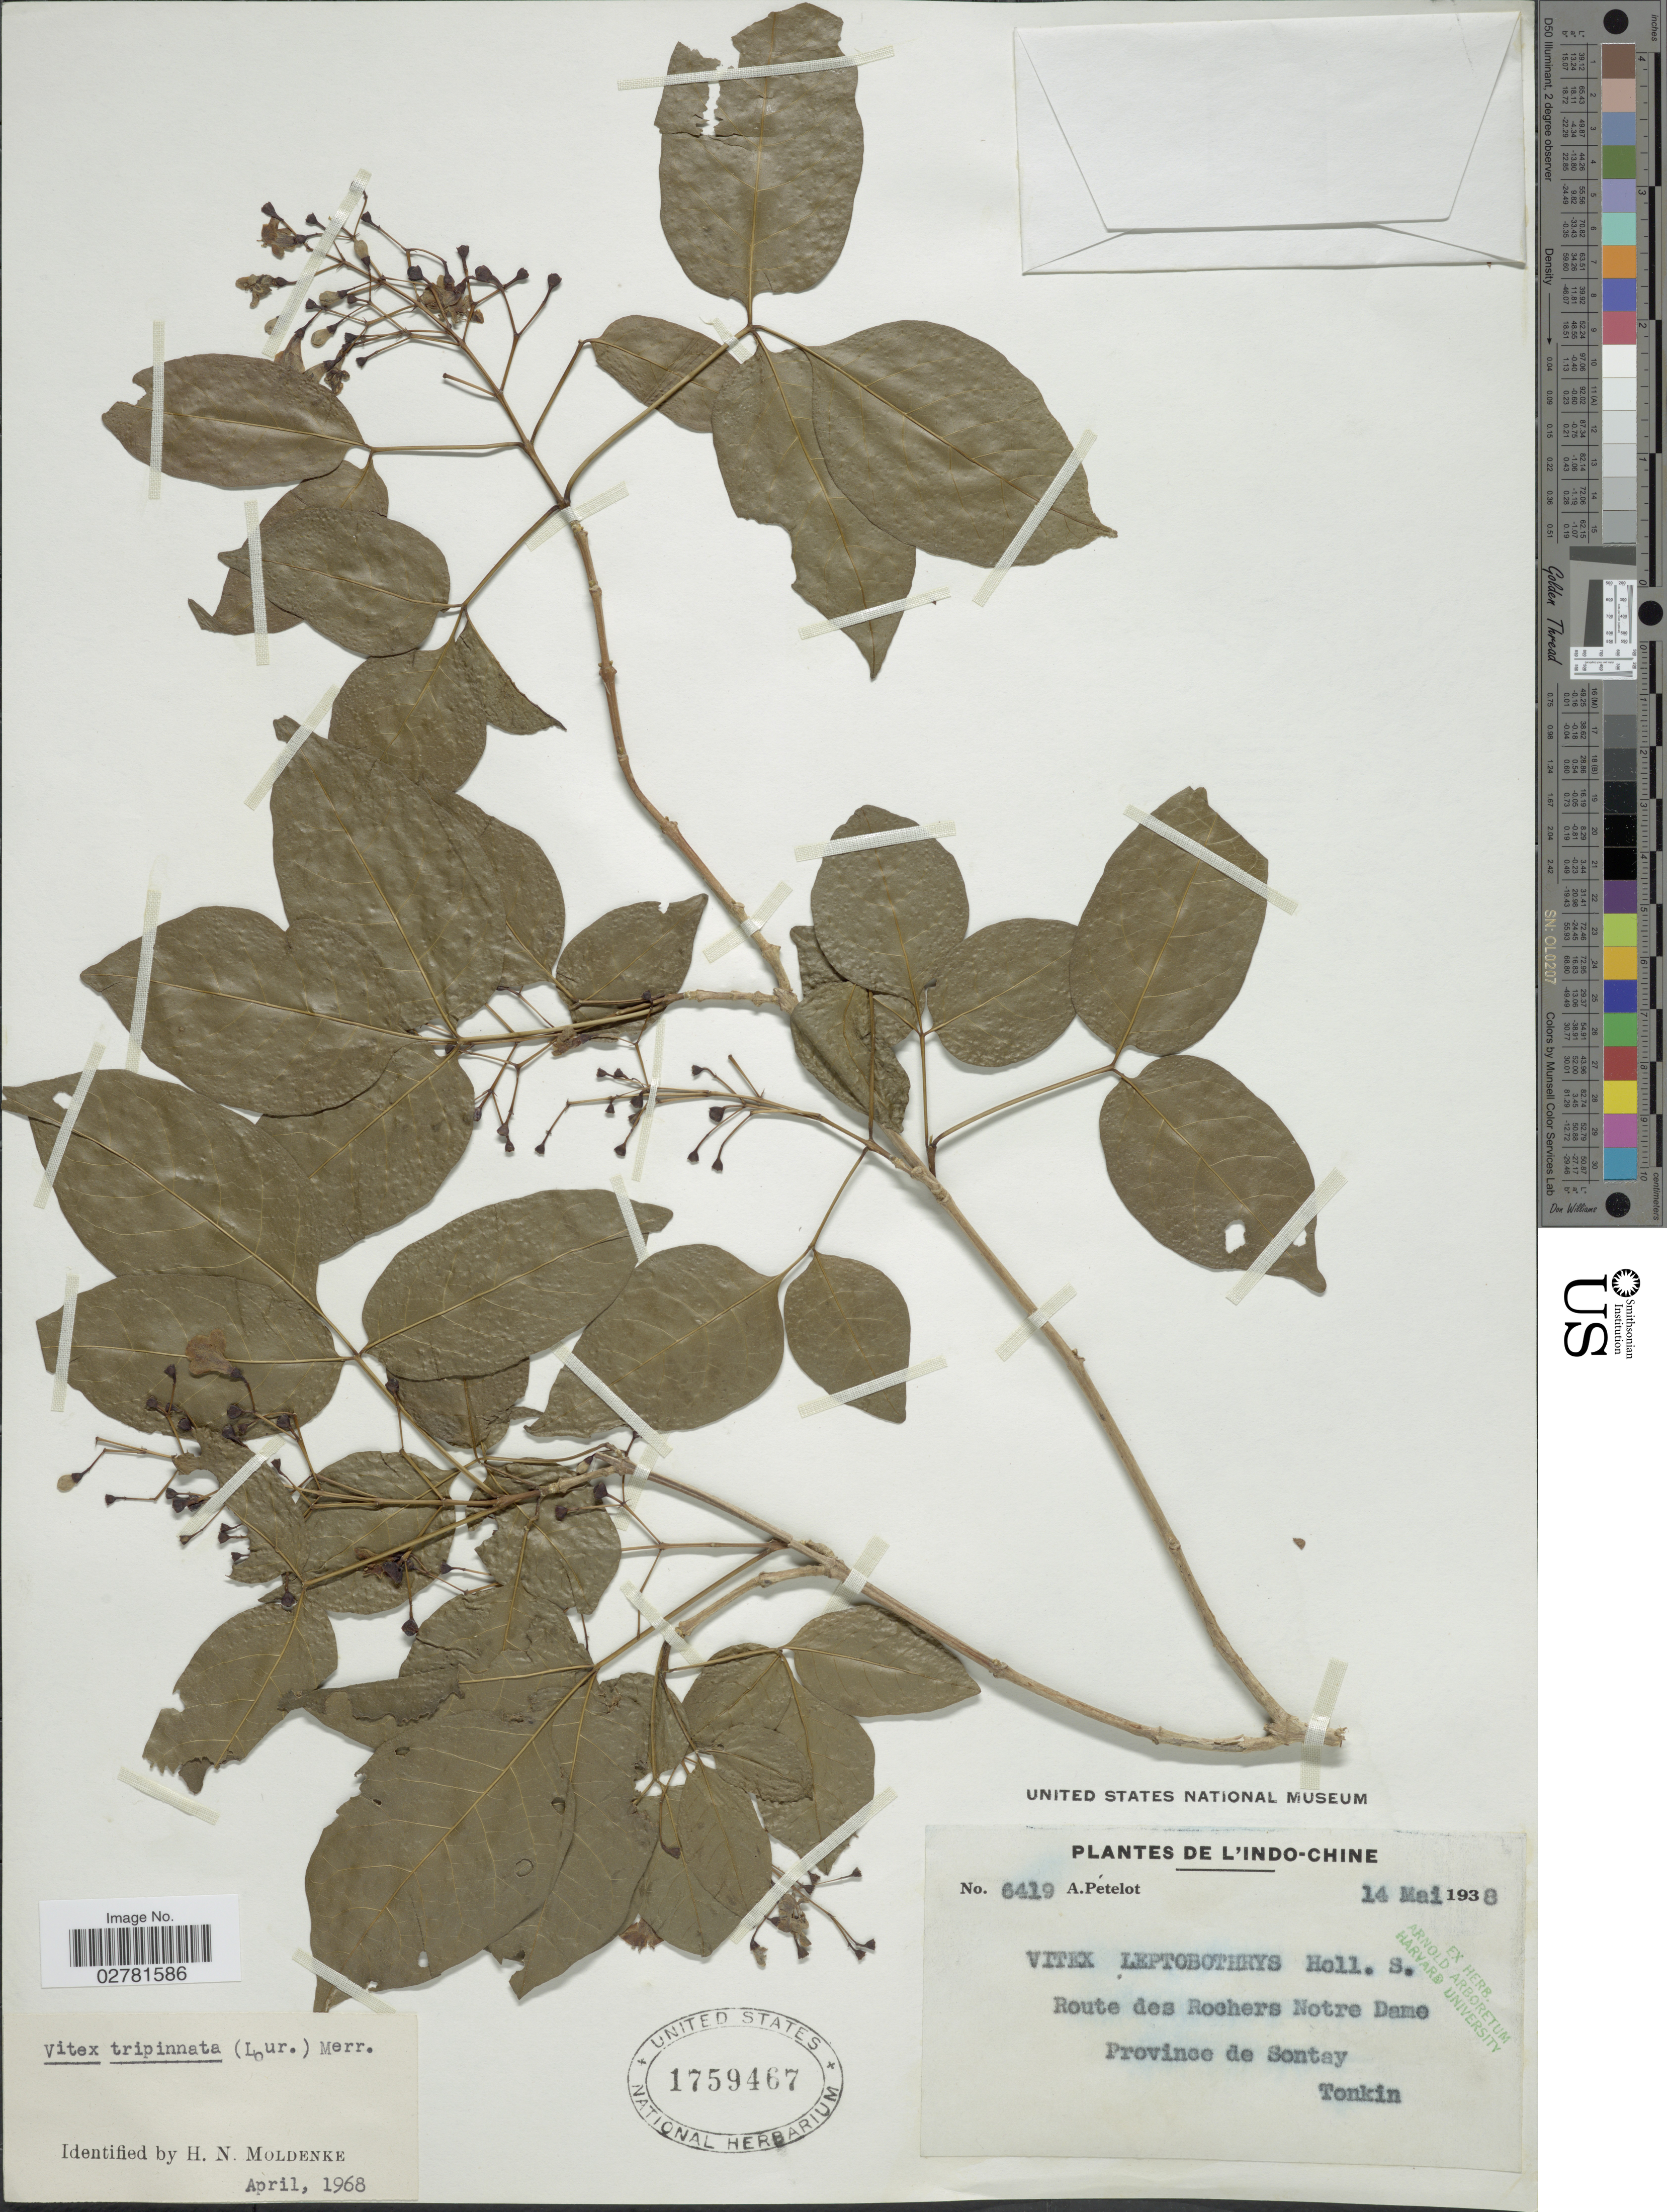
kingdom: Plantae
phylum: Tracheophyta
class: Magnoliopsida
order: Lamiales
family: Lamiaceae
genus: Vitex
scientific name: Vitex tripinnata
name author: (Lour.) Merr.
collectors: P. A. Pételot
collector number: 6419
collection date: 1938-05-14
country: Vietnam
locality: Indo-Chine. Route des Rochers Notre Dame. Province de Sontay. Tonkin.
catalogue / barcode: US 1759467